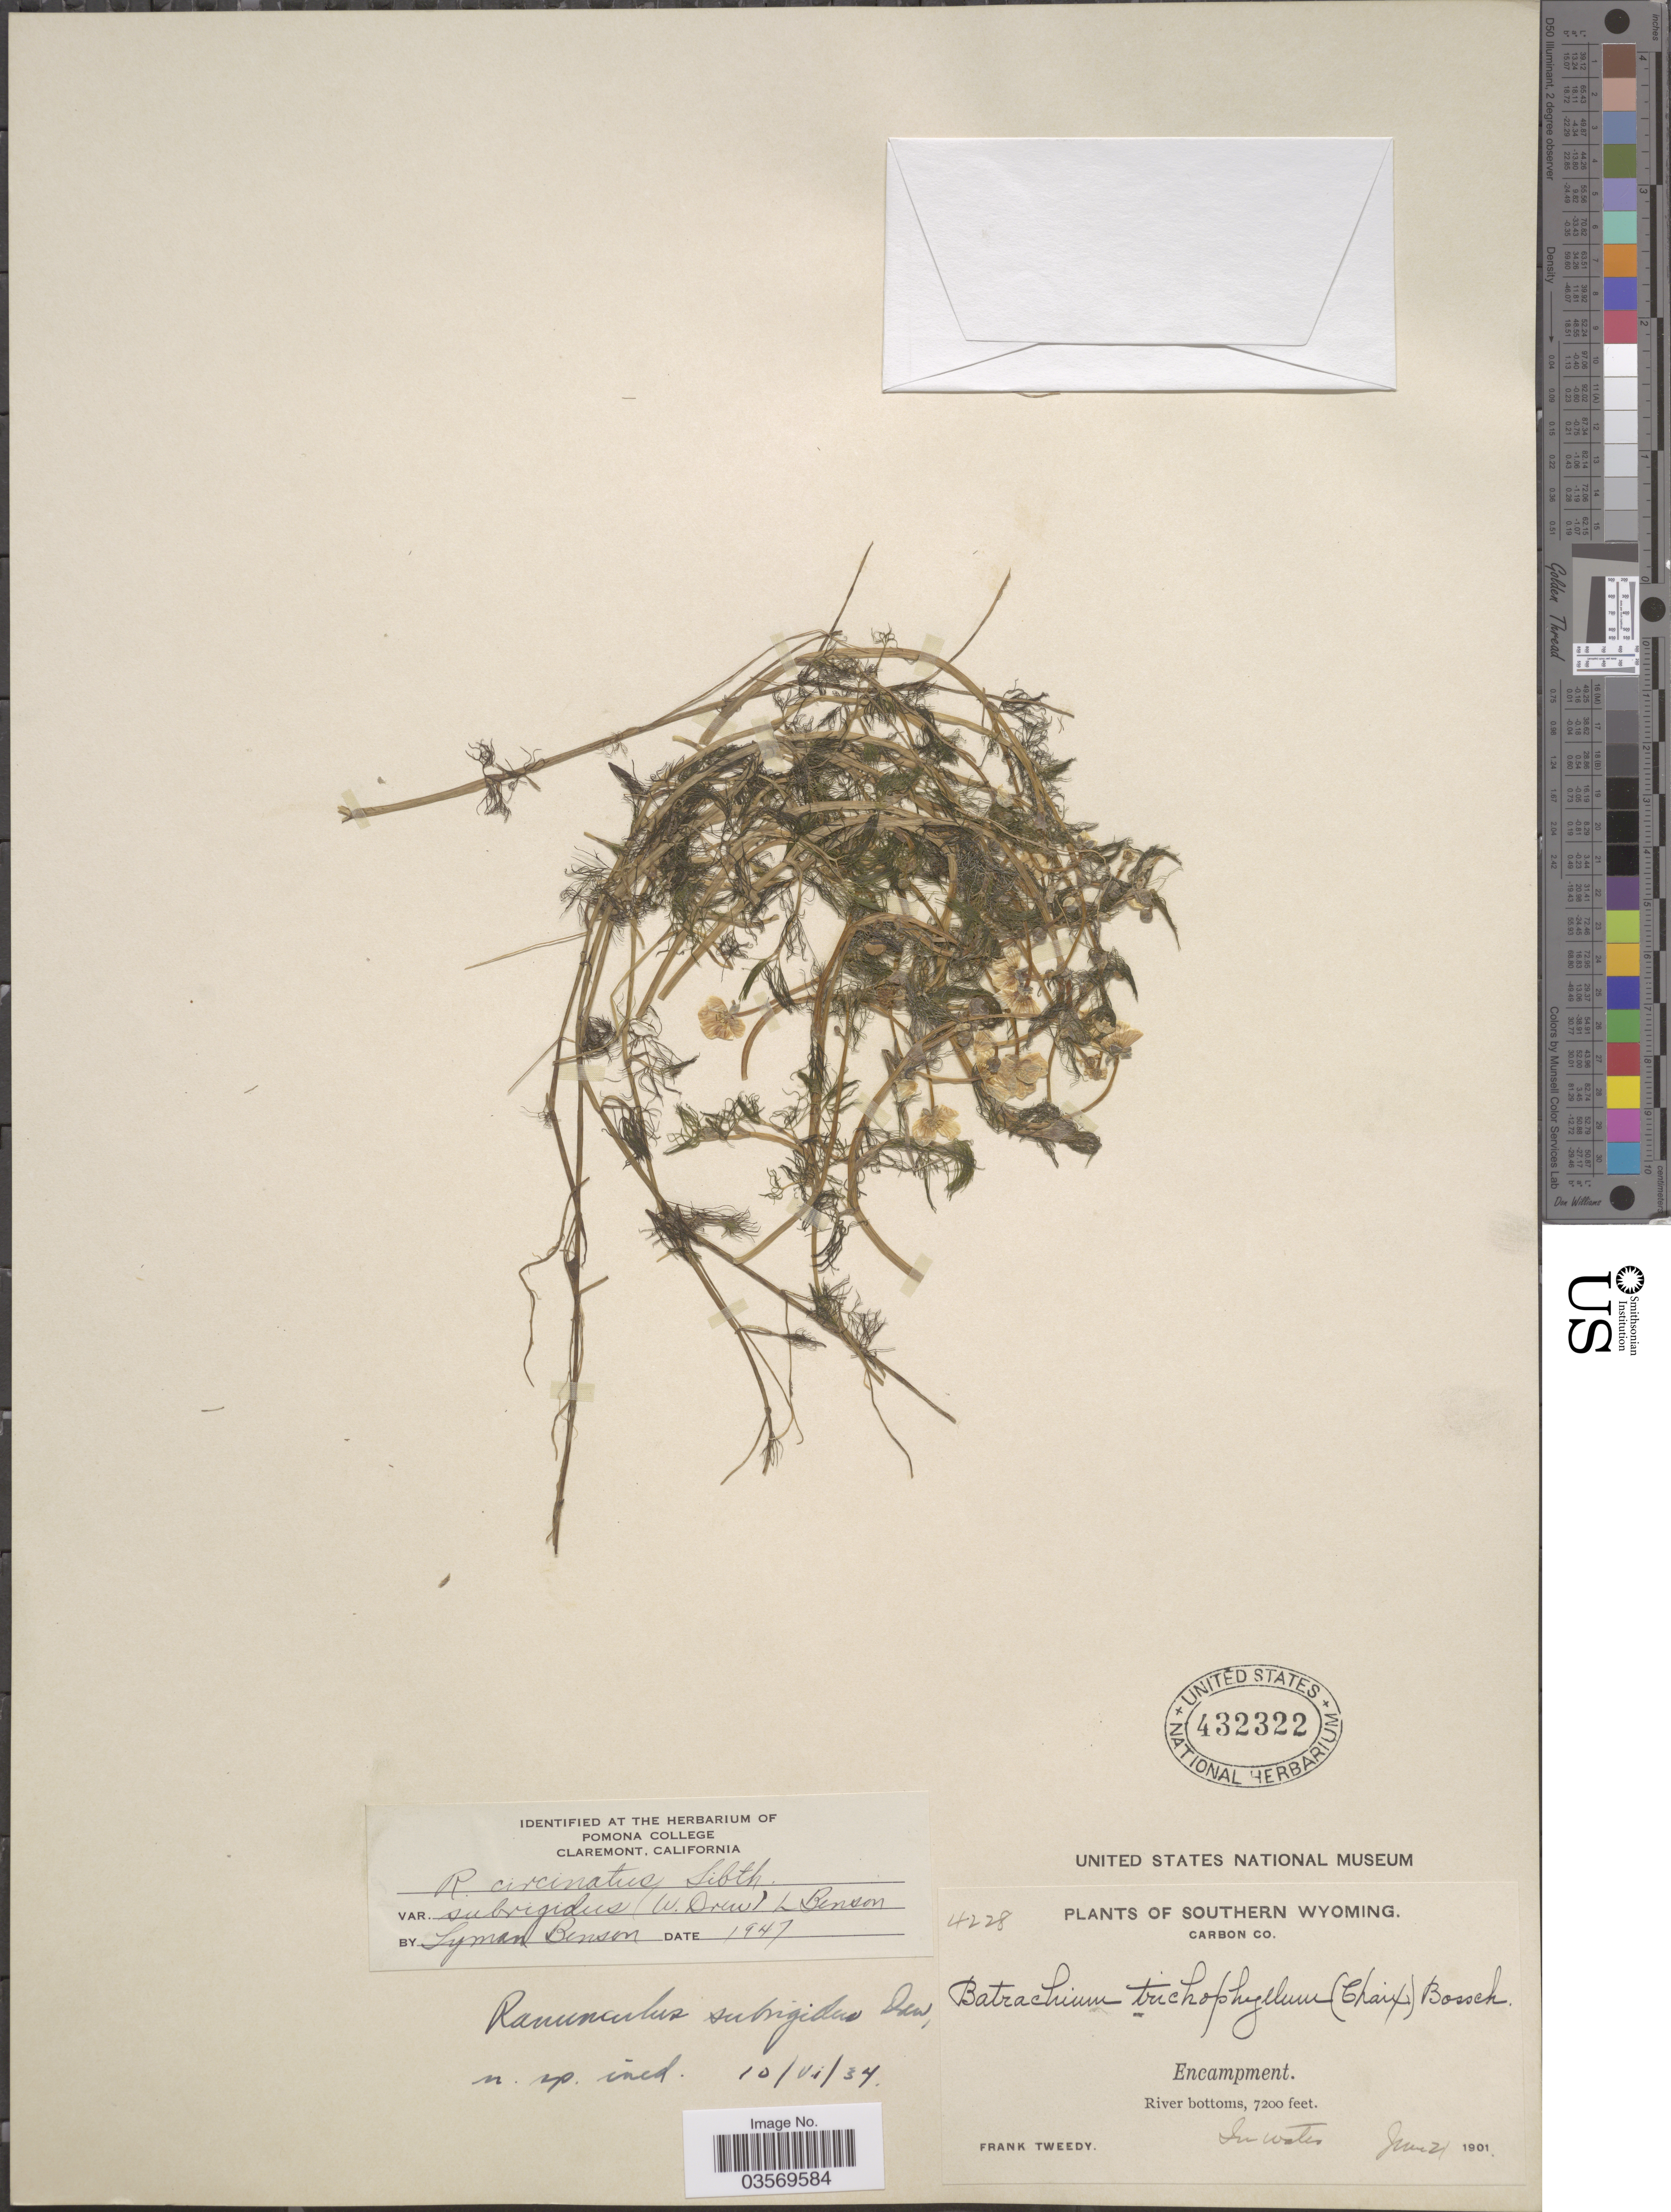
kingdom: Plantae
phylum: Tracheophyta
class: Magnoliopsida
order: Ranunculales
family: Ranunculaceae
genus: Ranunculus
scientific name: Ranunculus subrigidus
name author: W.B. Drew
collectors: F. Tweedy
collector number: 4228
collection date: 1901-06-04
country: United States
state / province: Wyoming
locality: Southern Wyoming. Carbon Co. Encampment. River bottoms. In water.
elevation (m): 2195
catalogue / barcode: US 432322